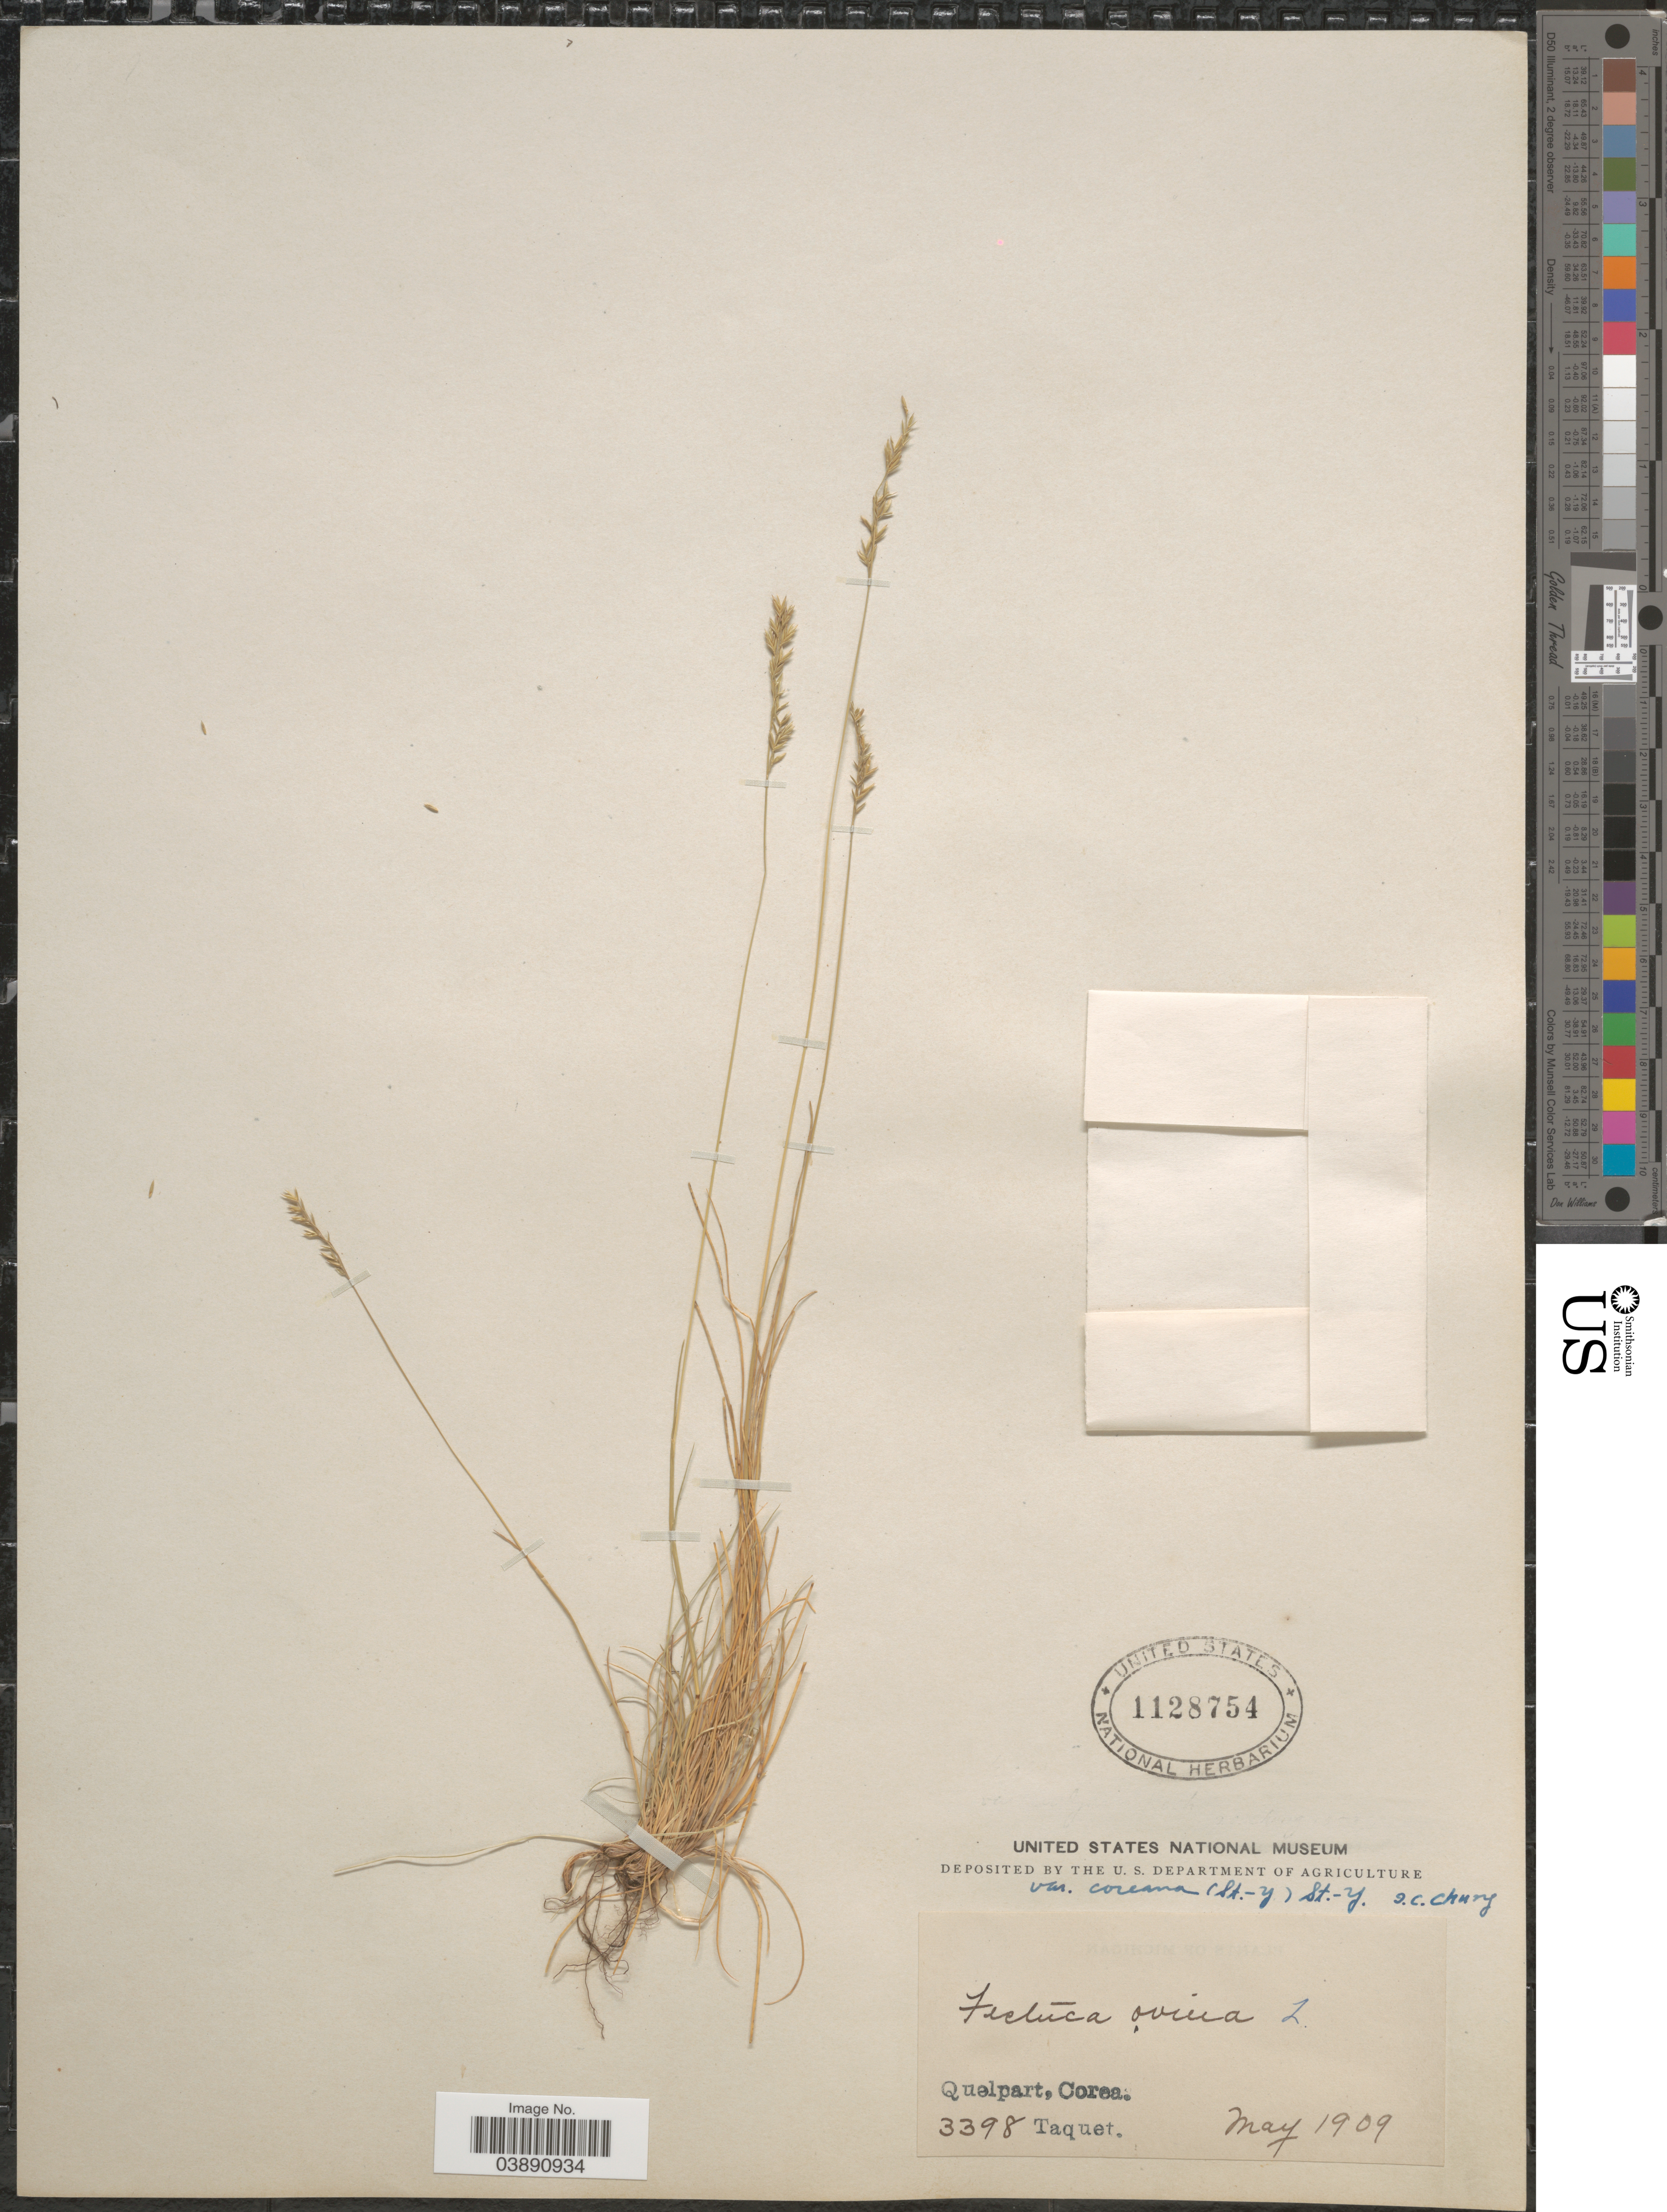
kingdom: Plantae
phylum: Tracheophyta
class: Liliopsida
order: Poales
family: Poaceae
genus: Festuca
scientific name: Festuca ovina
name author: L.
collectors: Taquet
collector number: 3398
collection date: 1909-05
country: South Korea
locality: Quelpart, Corea.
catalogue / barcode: US 1128754